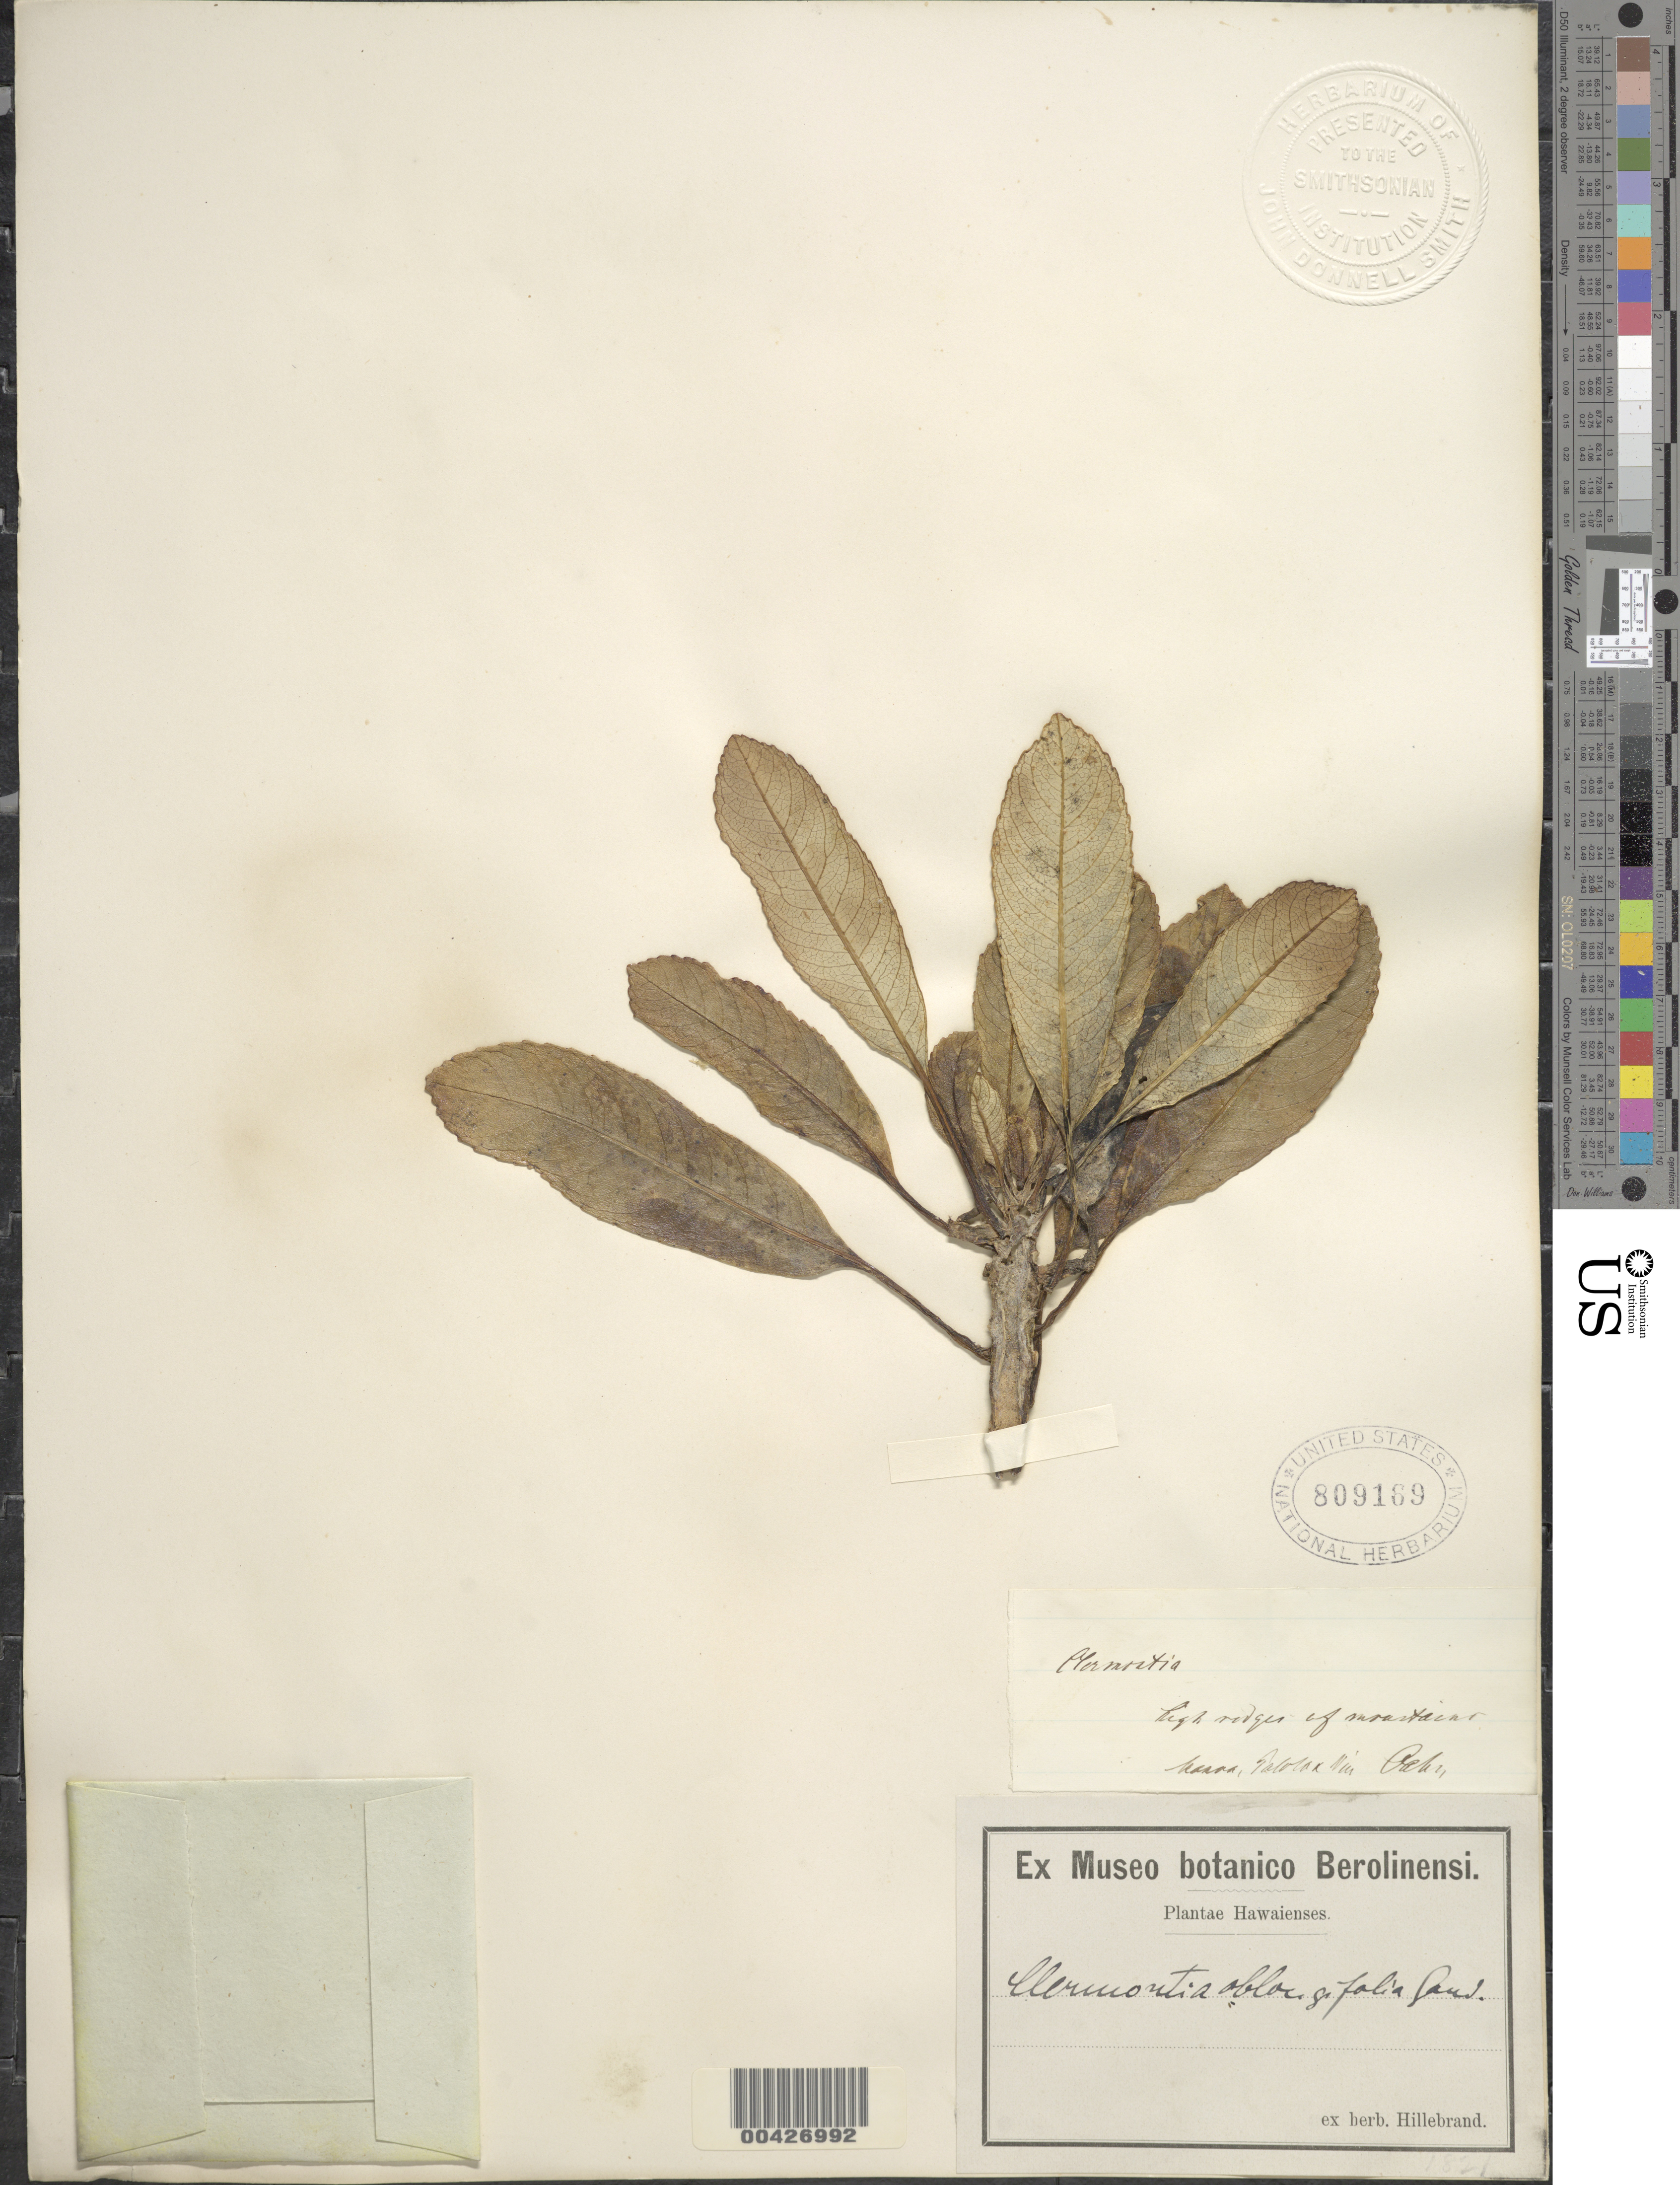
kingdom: Plantae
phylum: Tracheophyta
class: Magnoliopsida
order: Asterales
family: Campanulaceae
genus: Clermontia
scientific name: Clermontia oblongifolia subsp. oblongifolia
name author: Gaudich.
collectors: W. Hillebrand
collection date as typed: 18??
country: United States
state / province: Hawaii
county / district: Honolulu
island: Oahu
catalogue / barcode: US 809169